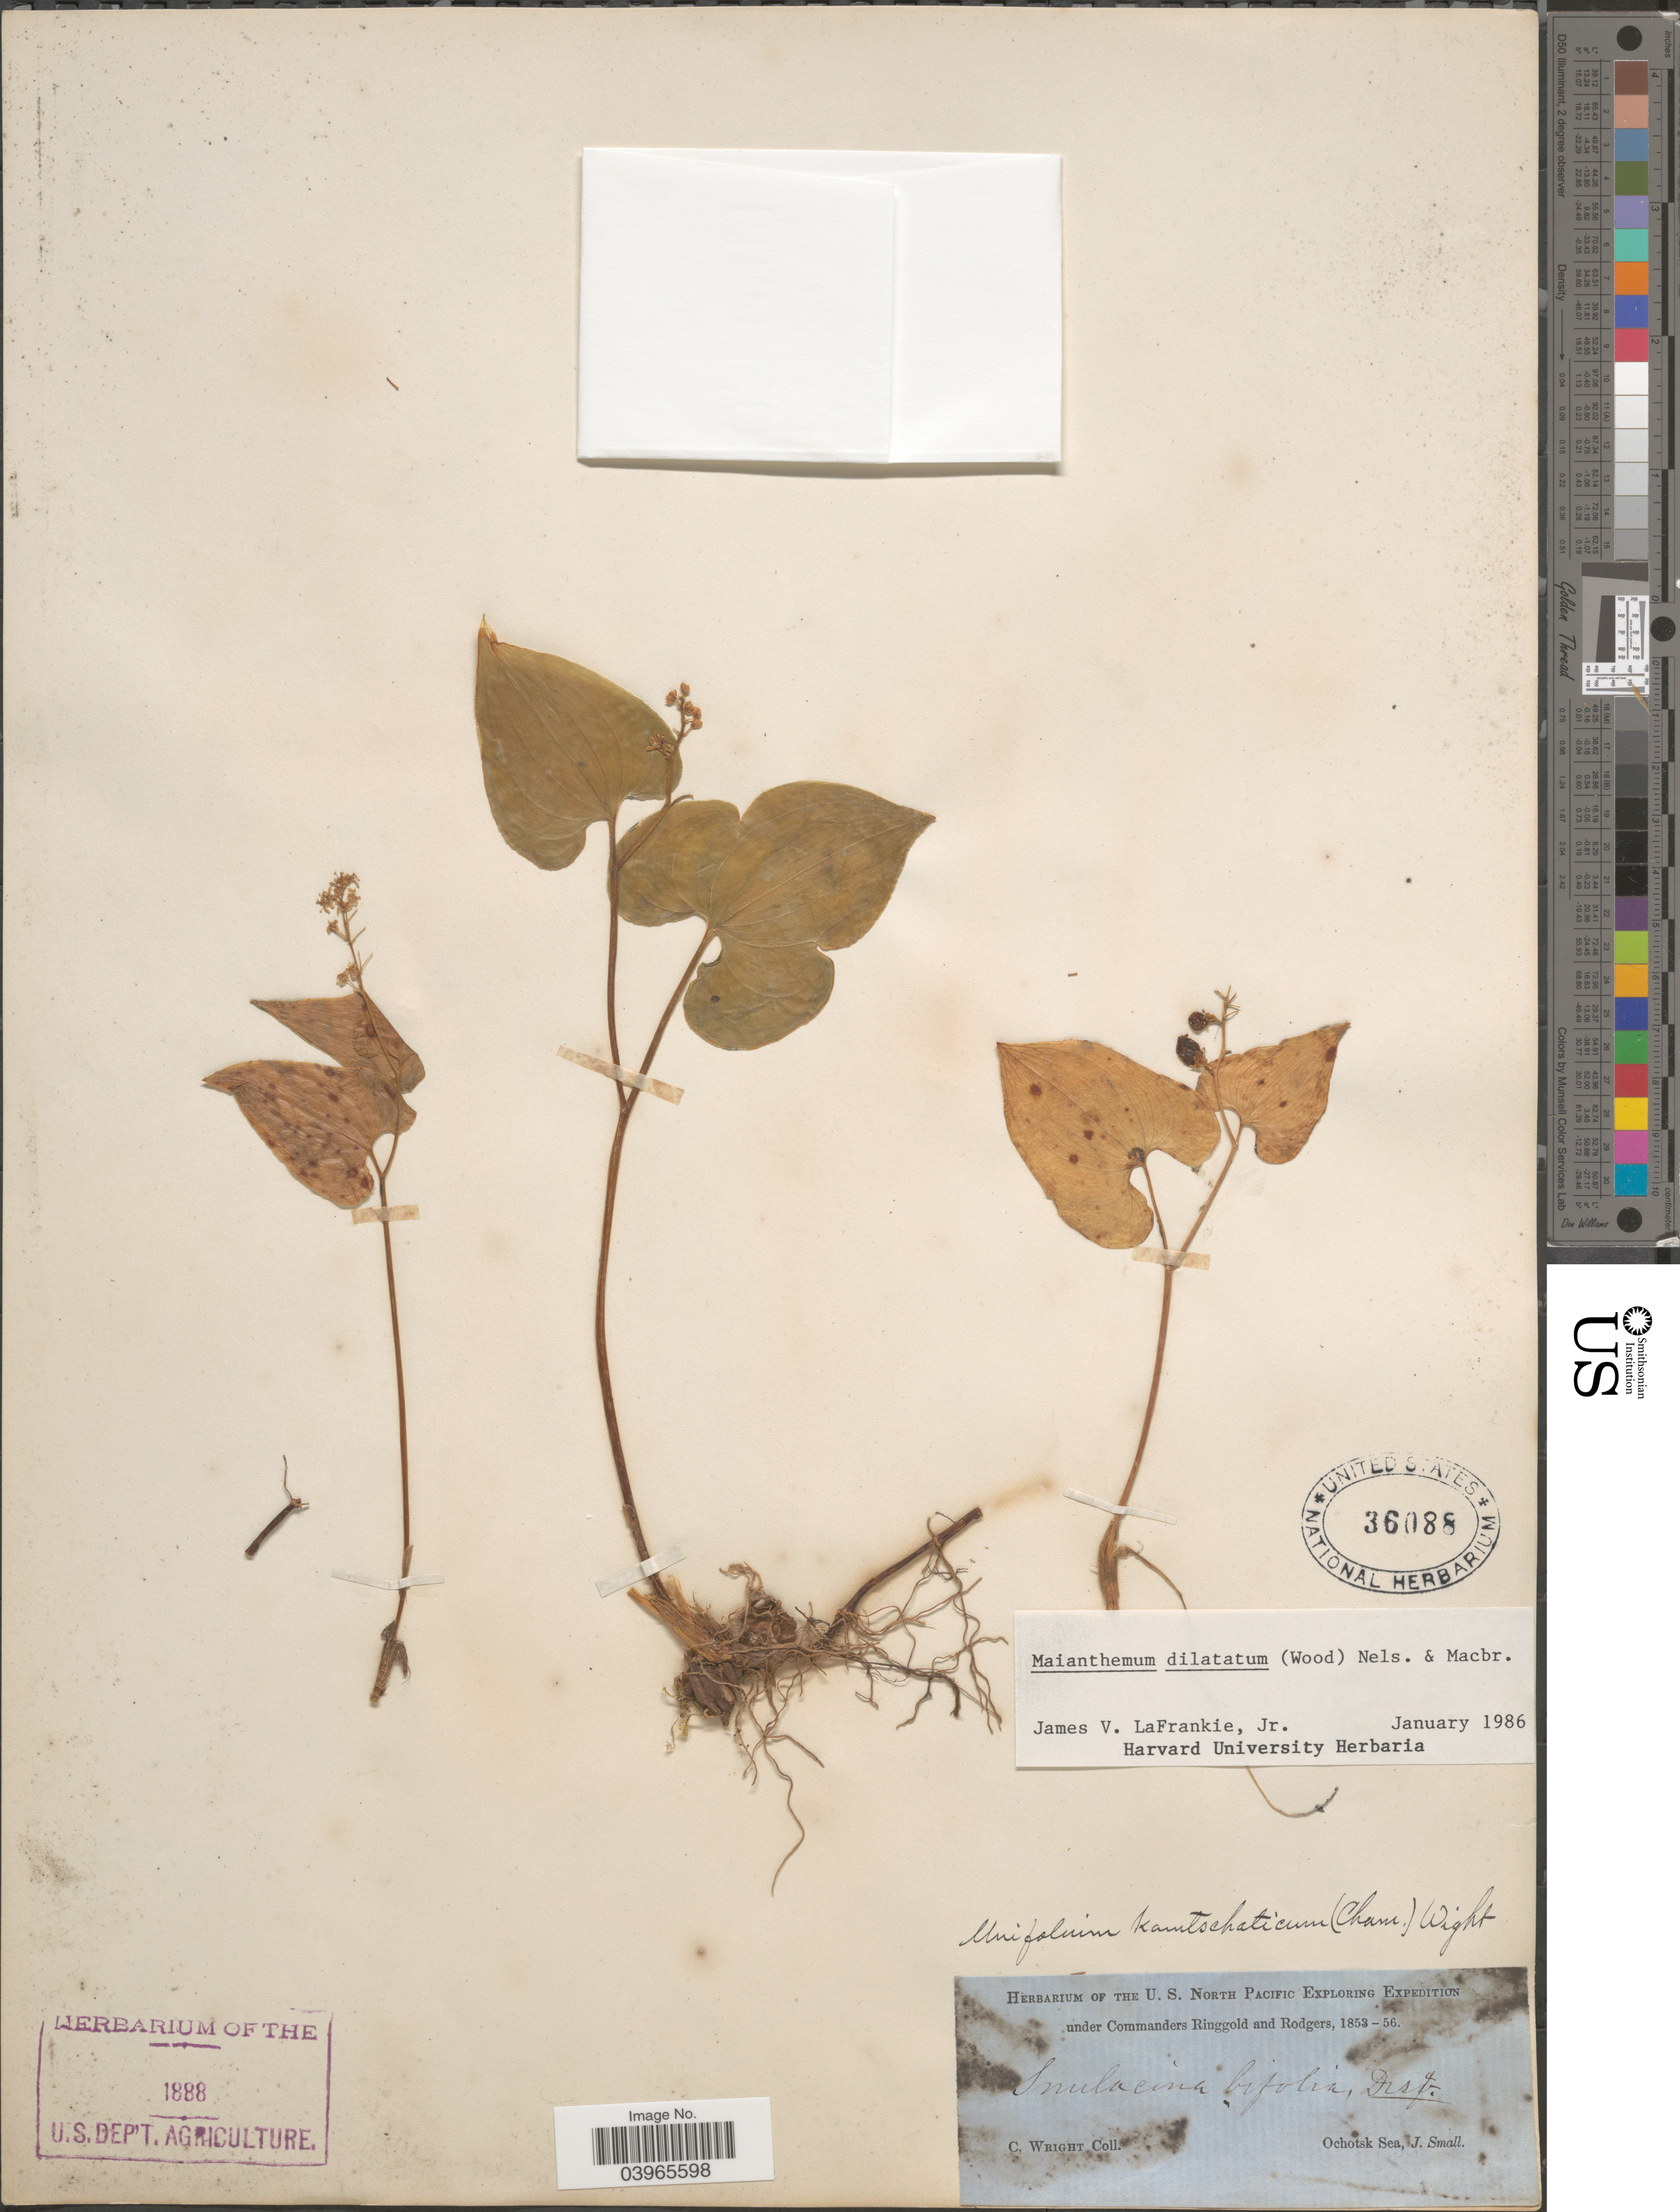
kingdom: Plantae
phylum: Tracheophyta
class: Liliopsida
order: Asparagales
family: Asparagaceae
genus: Maianthemum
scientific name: Maianthemum dilatatum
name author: (Alph. Wood) A. Nelson & J.F. Macbr.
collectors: C. Wright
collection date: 1853/1856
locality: Ochotsk Sea.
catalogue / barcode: US 36088